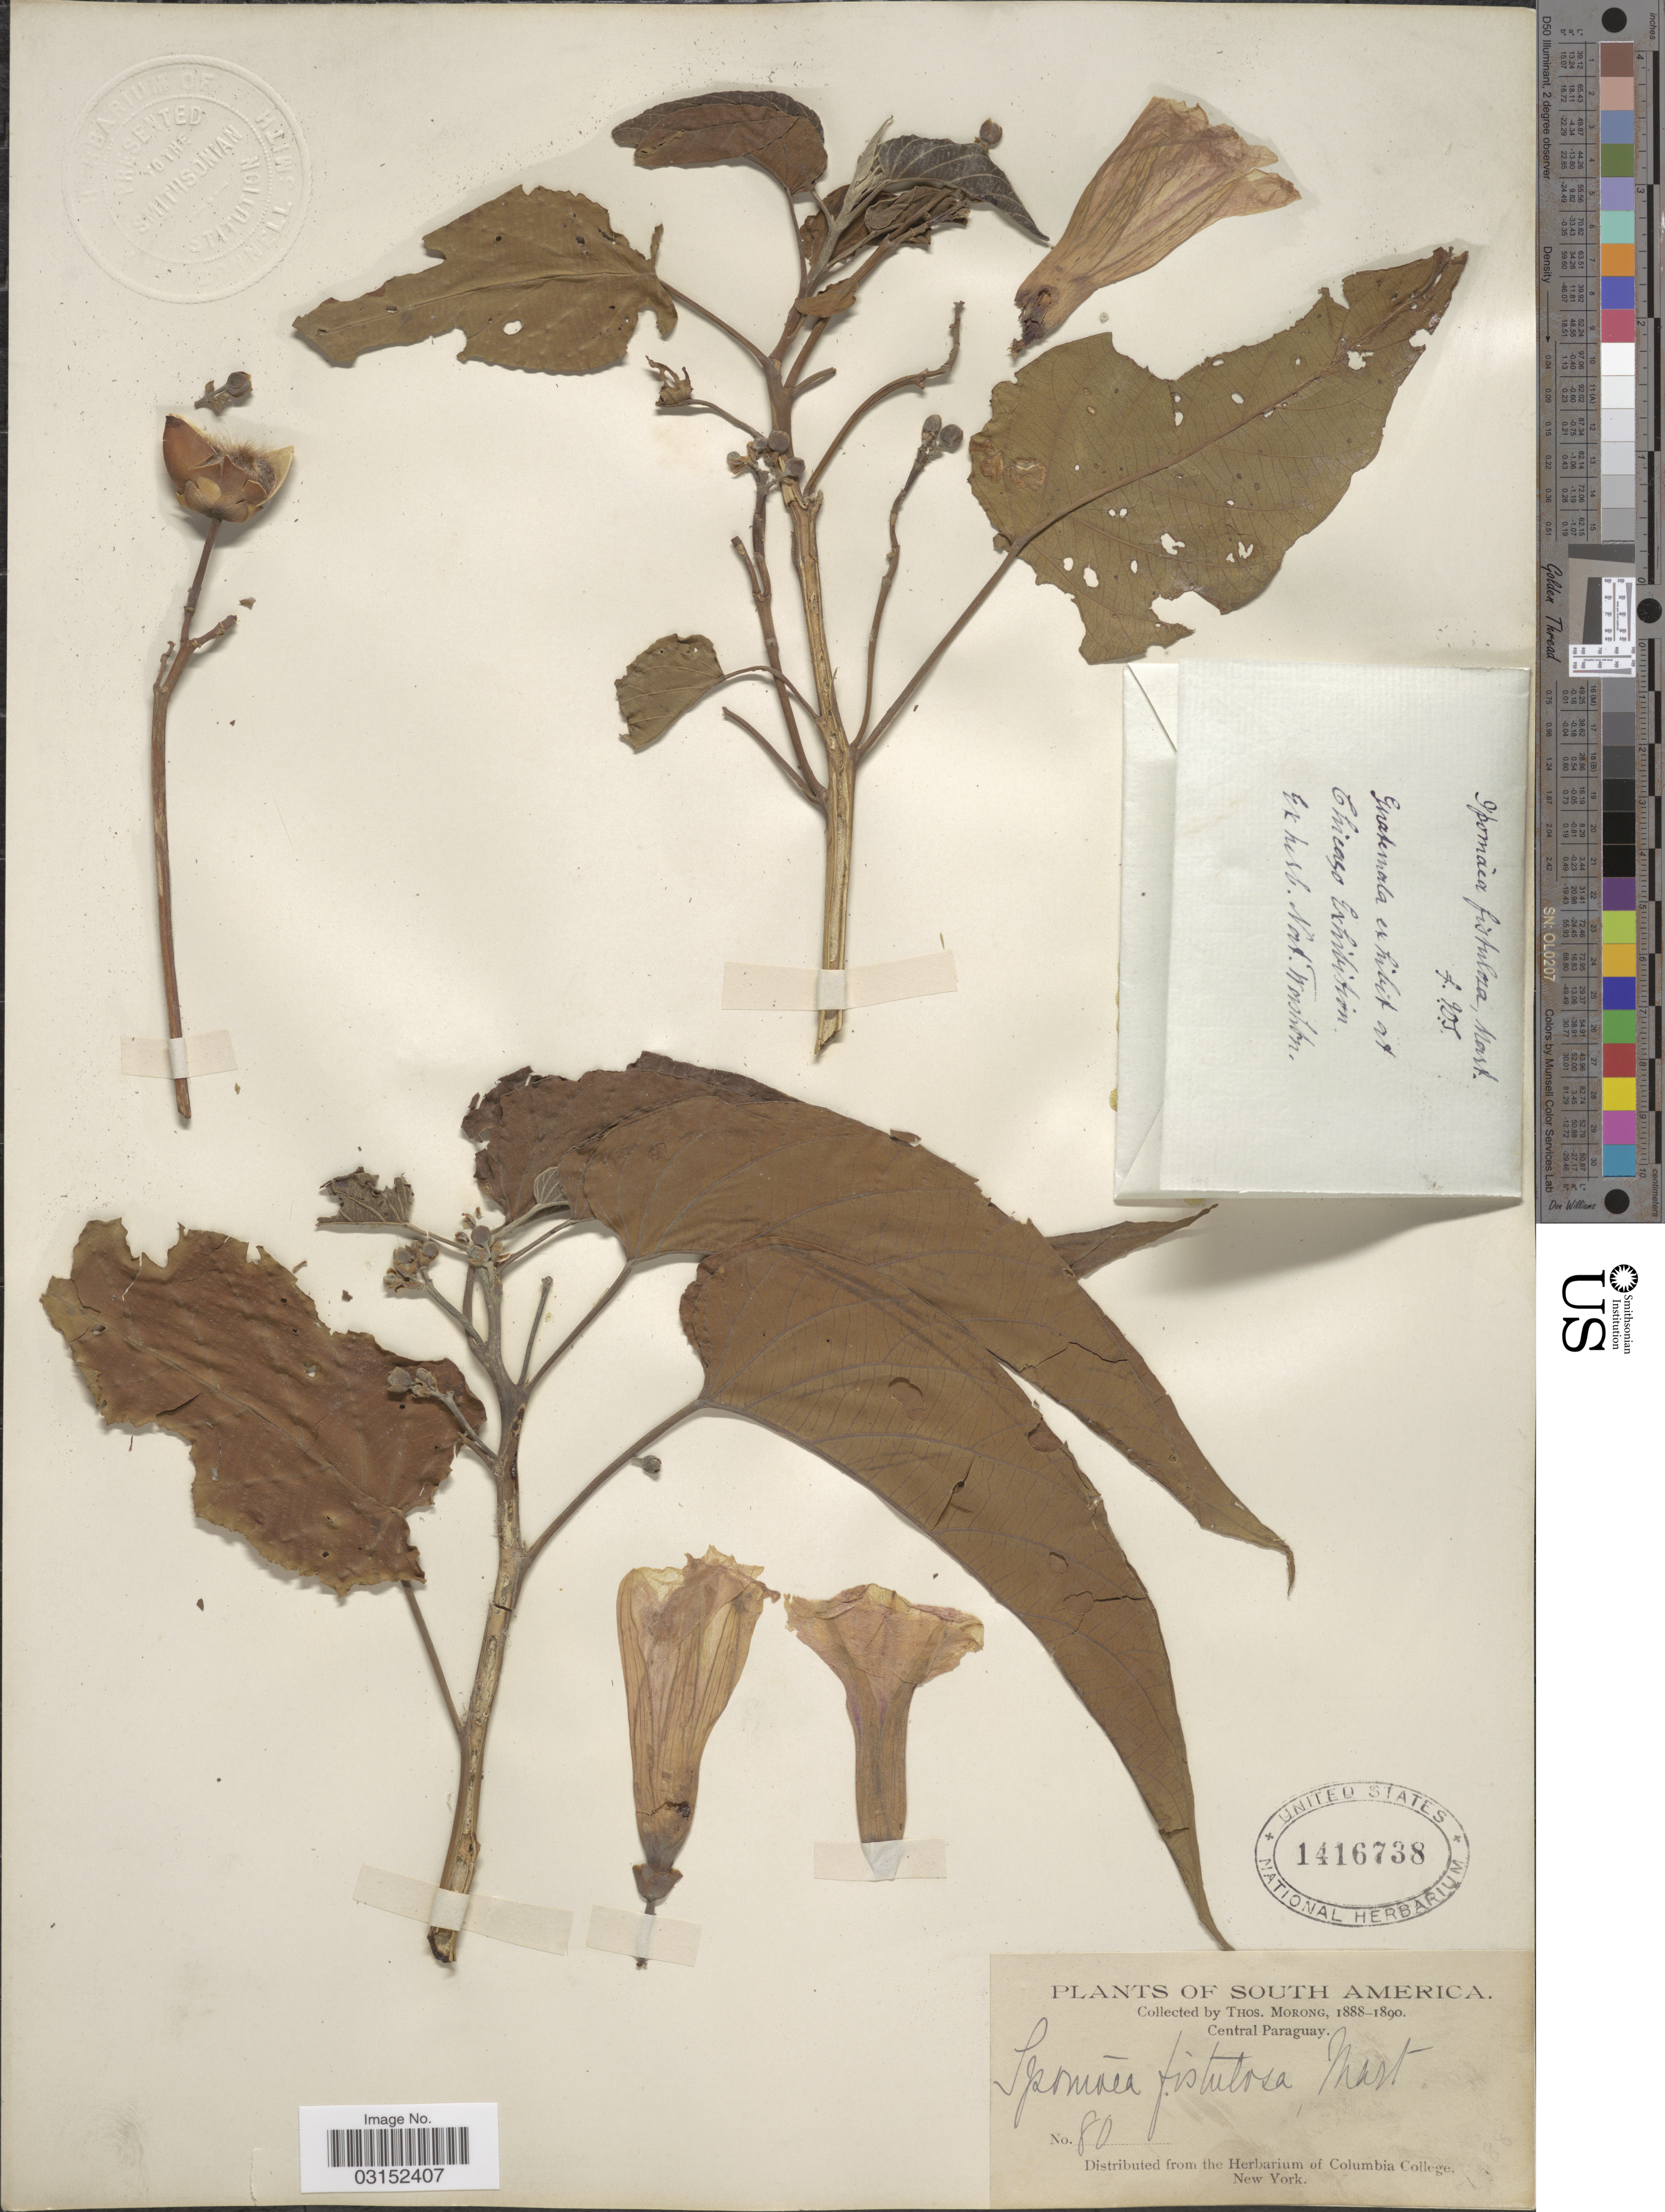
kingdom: Plantae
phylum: Tracheophyta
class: Magnoliopsida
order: Solanales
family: Convolvulaceae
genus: Ipomoea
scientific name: Ipomoea carnea subsp. fistulosa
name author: (Mart. ex Choisy) D.F. Austin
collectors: ex herb. T. Morong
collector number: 80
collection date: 1888/1890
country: Paraguay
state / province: Central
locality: Central Paraguay.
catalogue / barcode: US 1416738